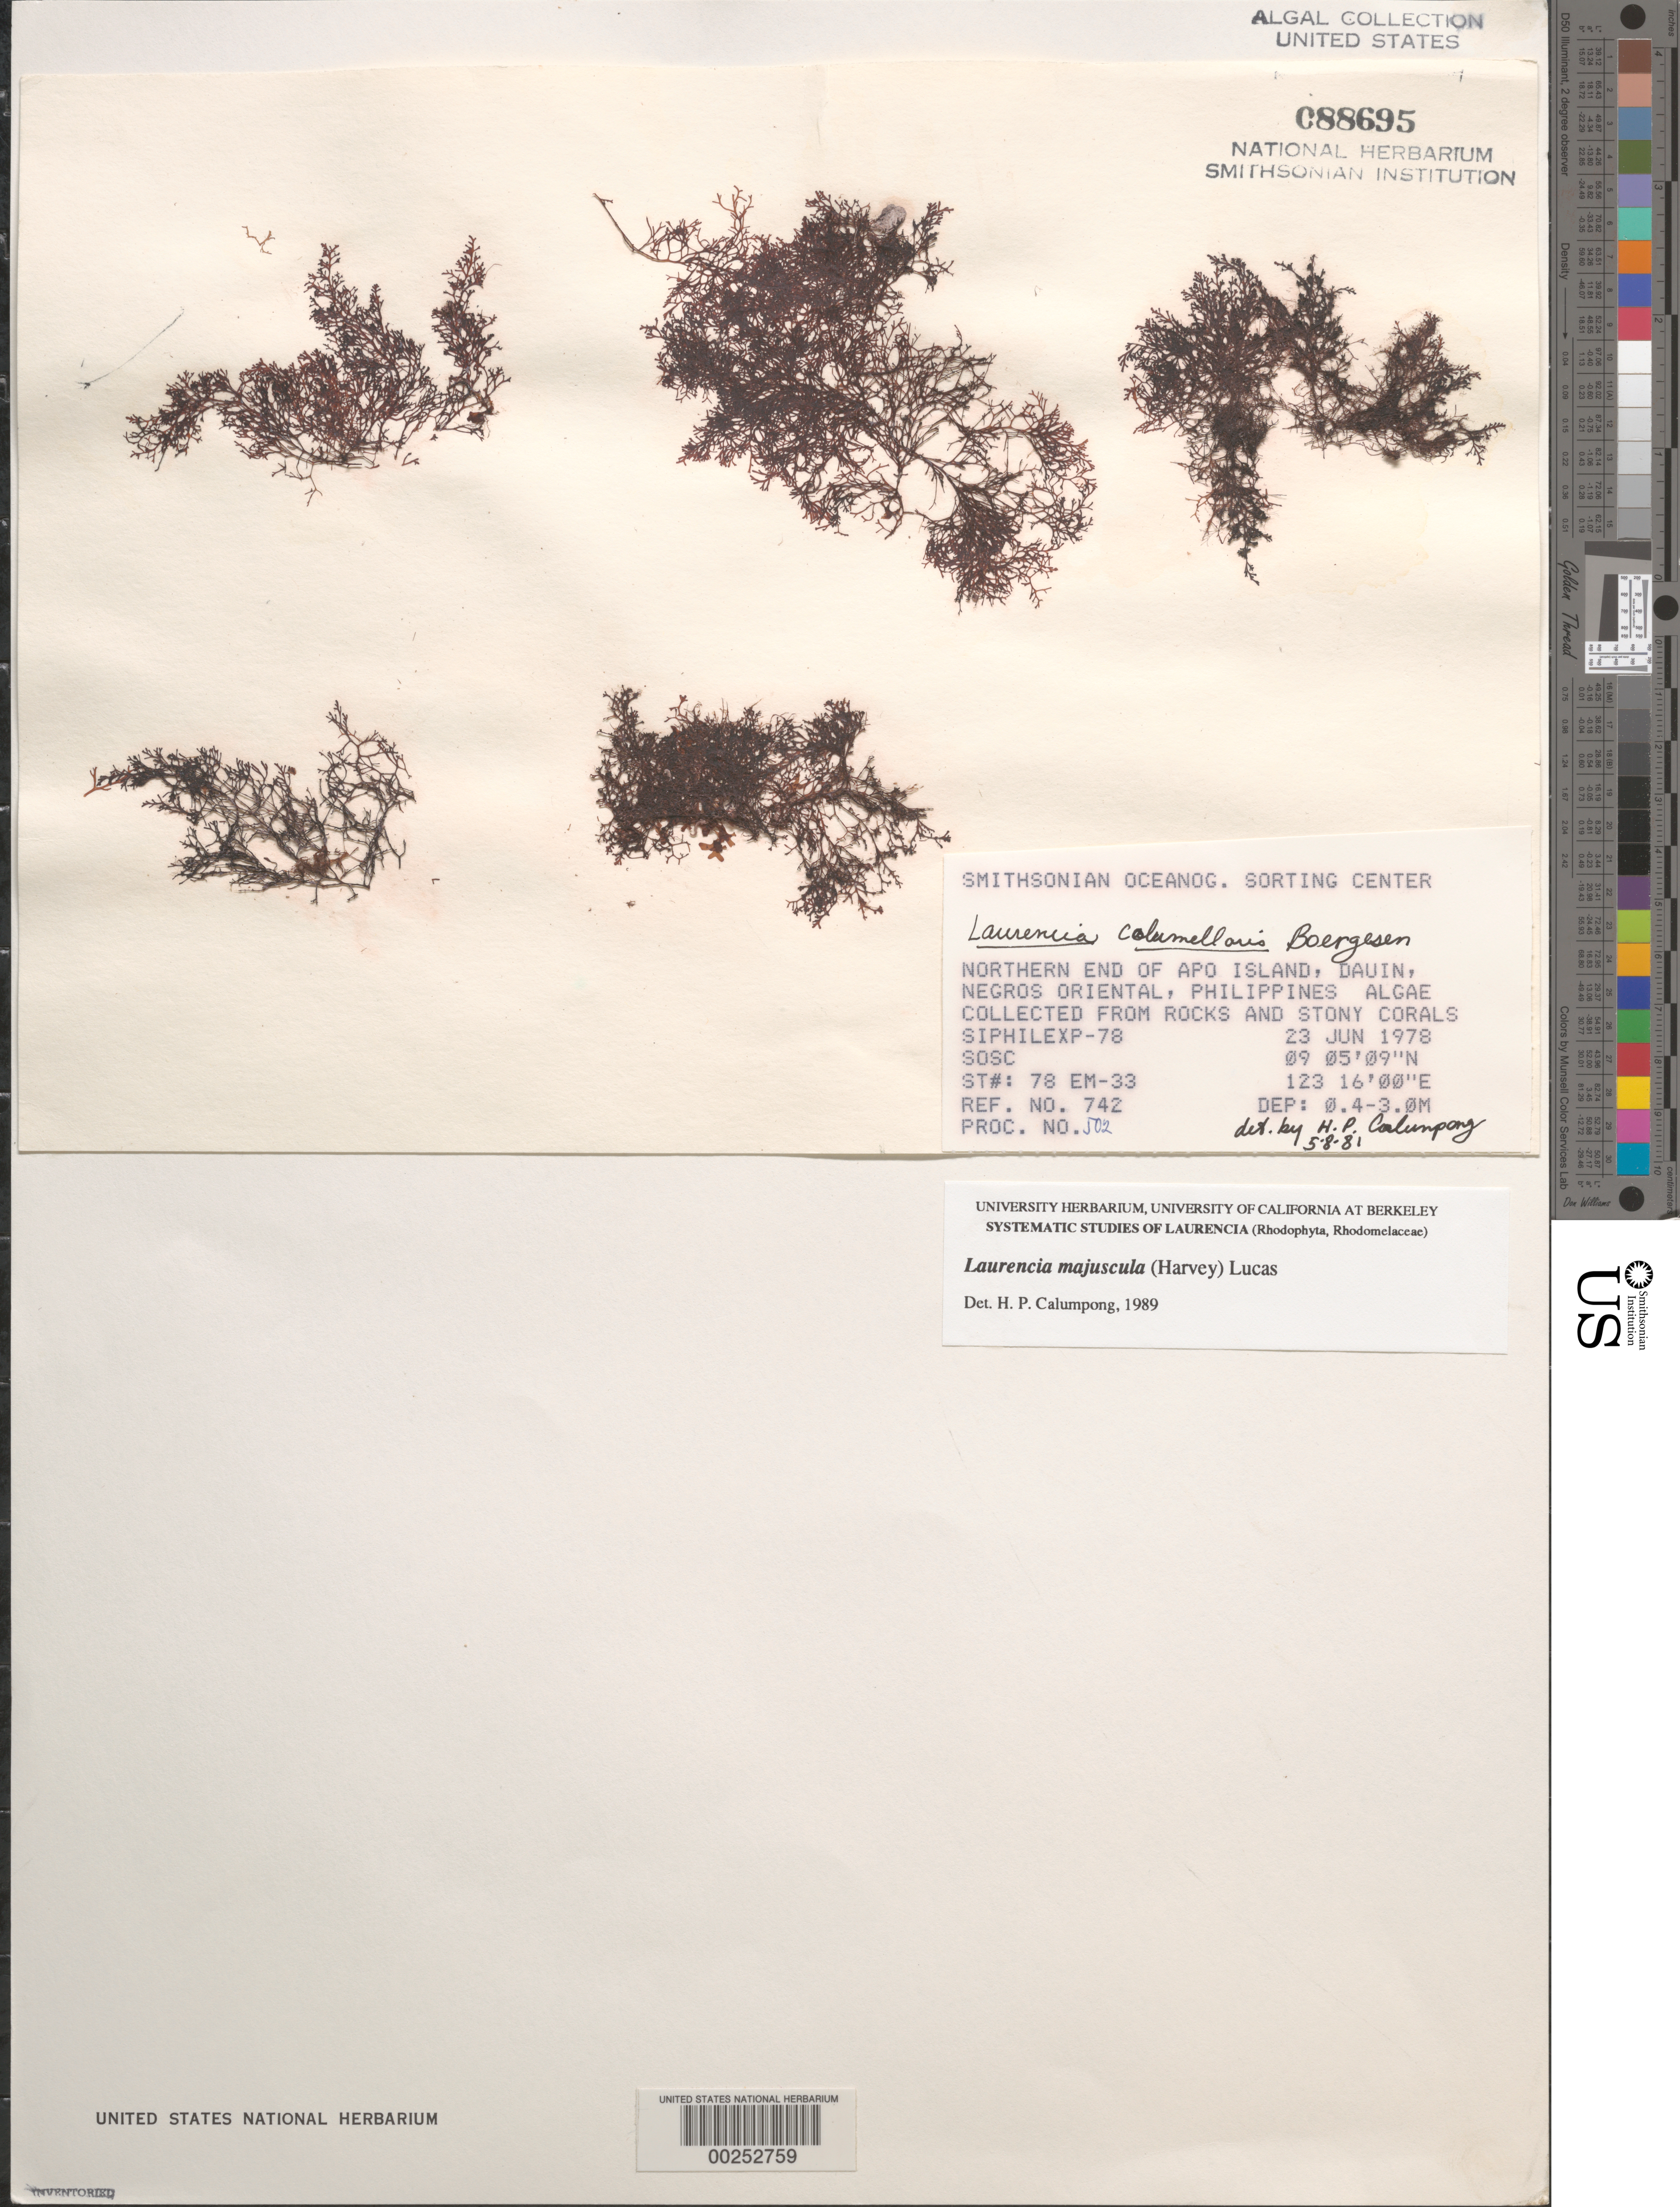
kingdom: Plantae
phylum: Rhodophyta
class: Florideophyceae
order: Ceramiales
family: Rhodomelaceae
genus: Laurencia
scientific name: Laurencia dendroidea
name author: J. Agardh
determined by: Algae name updating Project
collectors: SOSC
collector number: Station 78 Em-33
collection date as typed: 23 Jun 1978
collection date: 1978-06-23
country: Philippines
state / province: Central Visayas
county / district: Negros Oriental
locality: Apo island, dauin, negros oriental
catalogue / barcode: US 88695